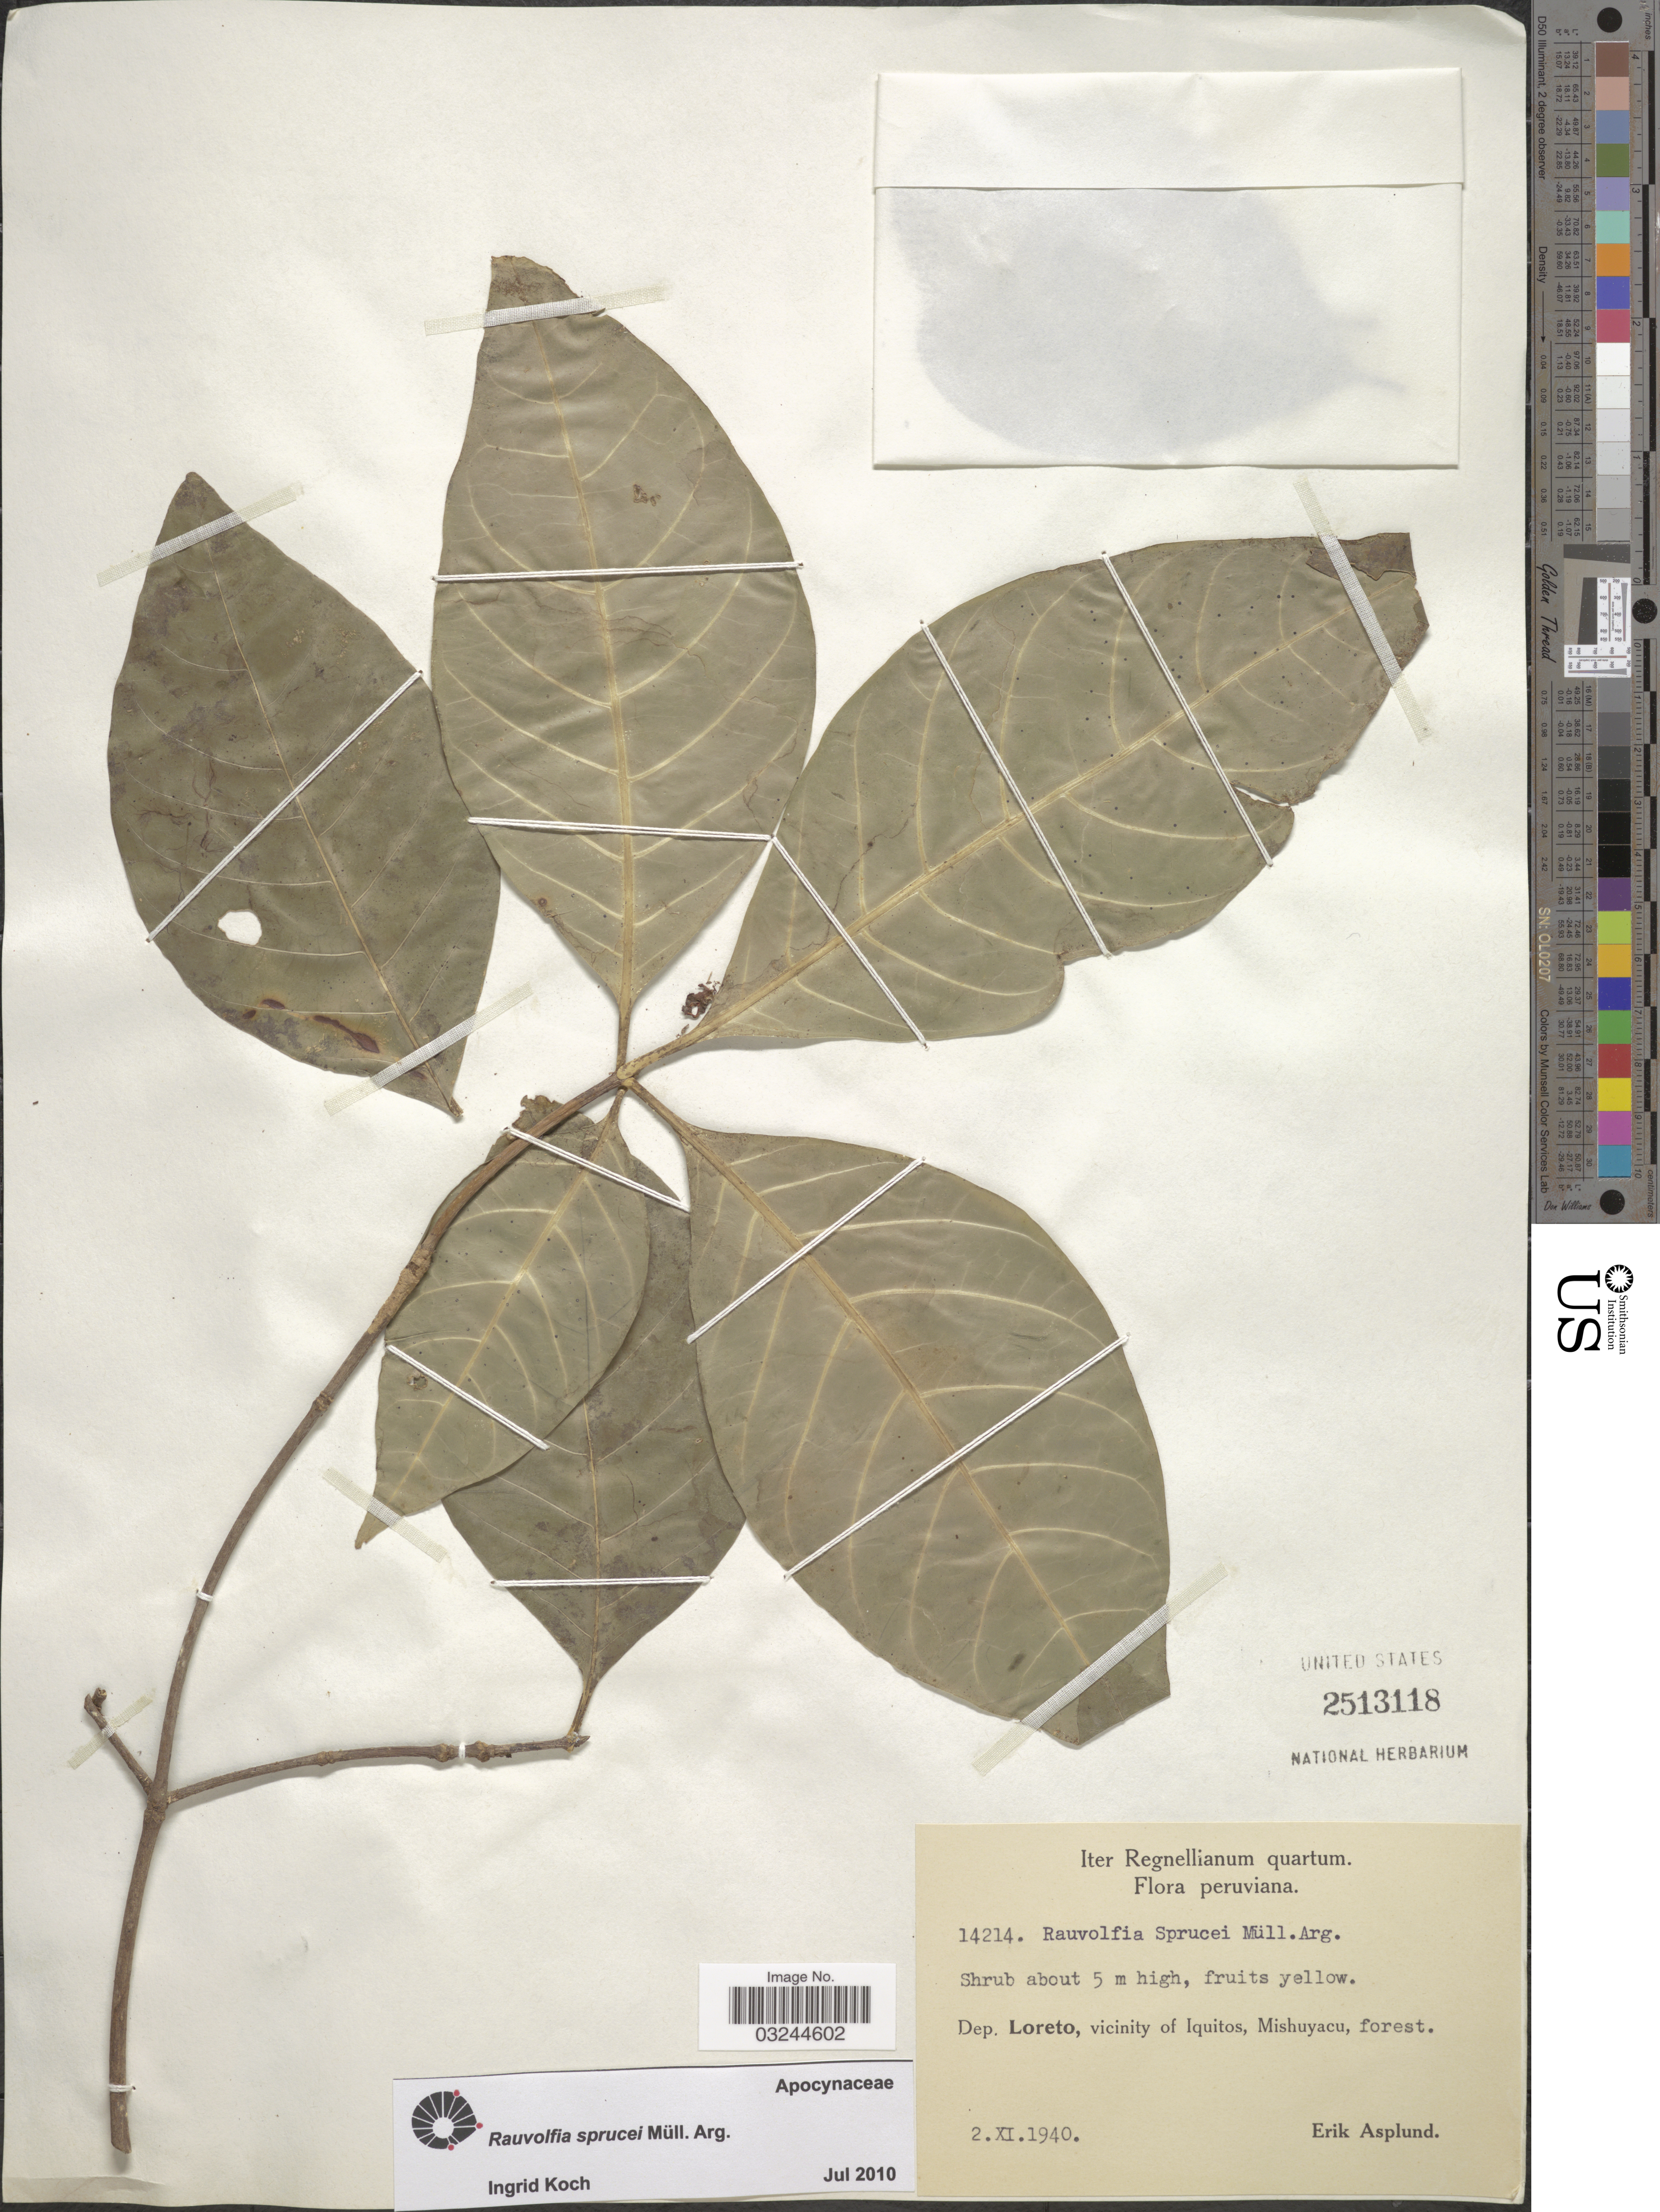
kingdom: Plantae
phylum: Tracheophyta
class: Magnoliopsida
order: Gentianales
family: Apocynaceae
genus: Rauvolfia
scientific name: Rauvolfia sprucei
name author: Müll. Arg.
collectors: E. Asplund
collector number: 14214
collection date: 1940-11-02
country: Peru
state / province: Loreto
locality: Dep. Loreto, vicinity of Iquitos, Mishuyacu.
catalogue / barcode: US 2513118